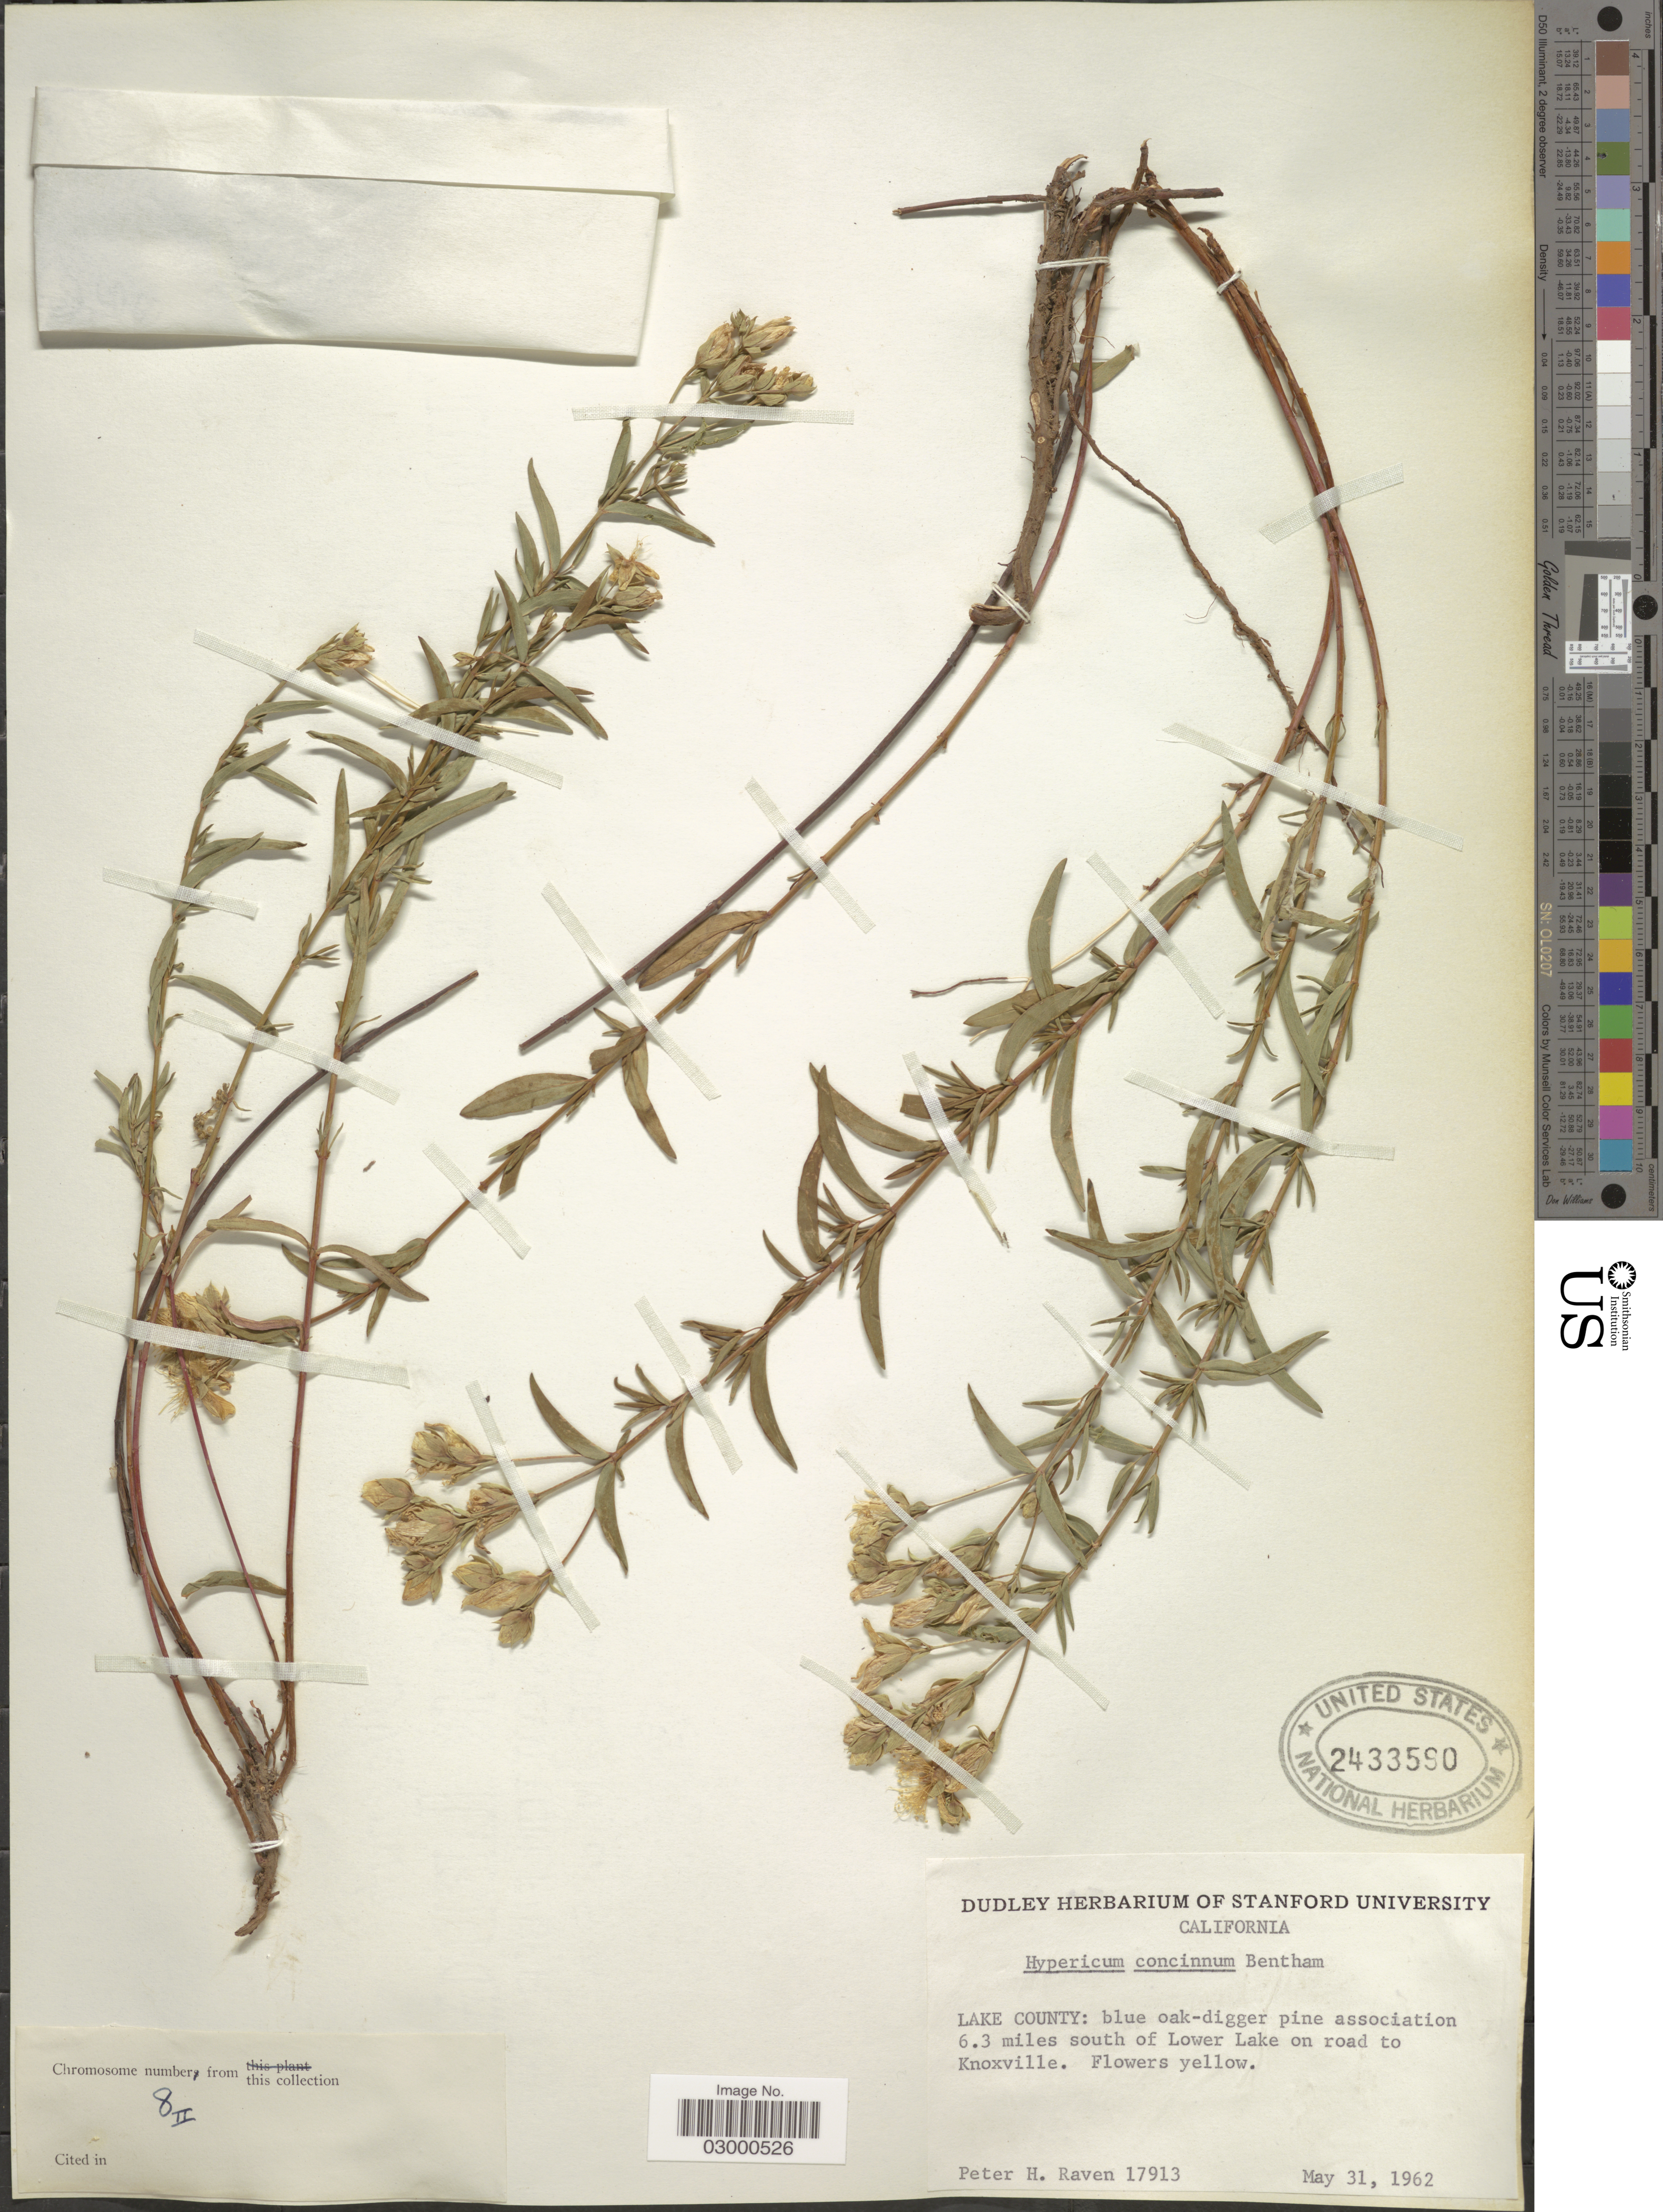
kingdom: Plantae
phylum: Tracheophyta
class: Magnoliopsida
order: Malpighiales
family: Hypericaceae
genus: Hypericum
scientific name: Hypericum concinnum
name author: Benth.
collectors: P. Raven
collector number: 17913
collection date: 1962-05-31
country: United States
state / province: California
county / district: Lake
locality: Lake County: blue oak-digger pine association 6.3 miles south Lower Lake on road to Knoxville.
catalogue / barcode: US 2433590